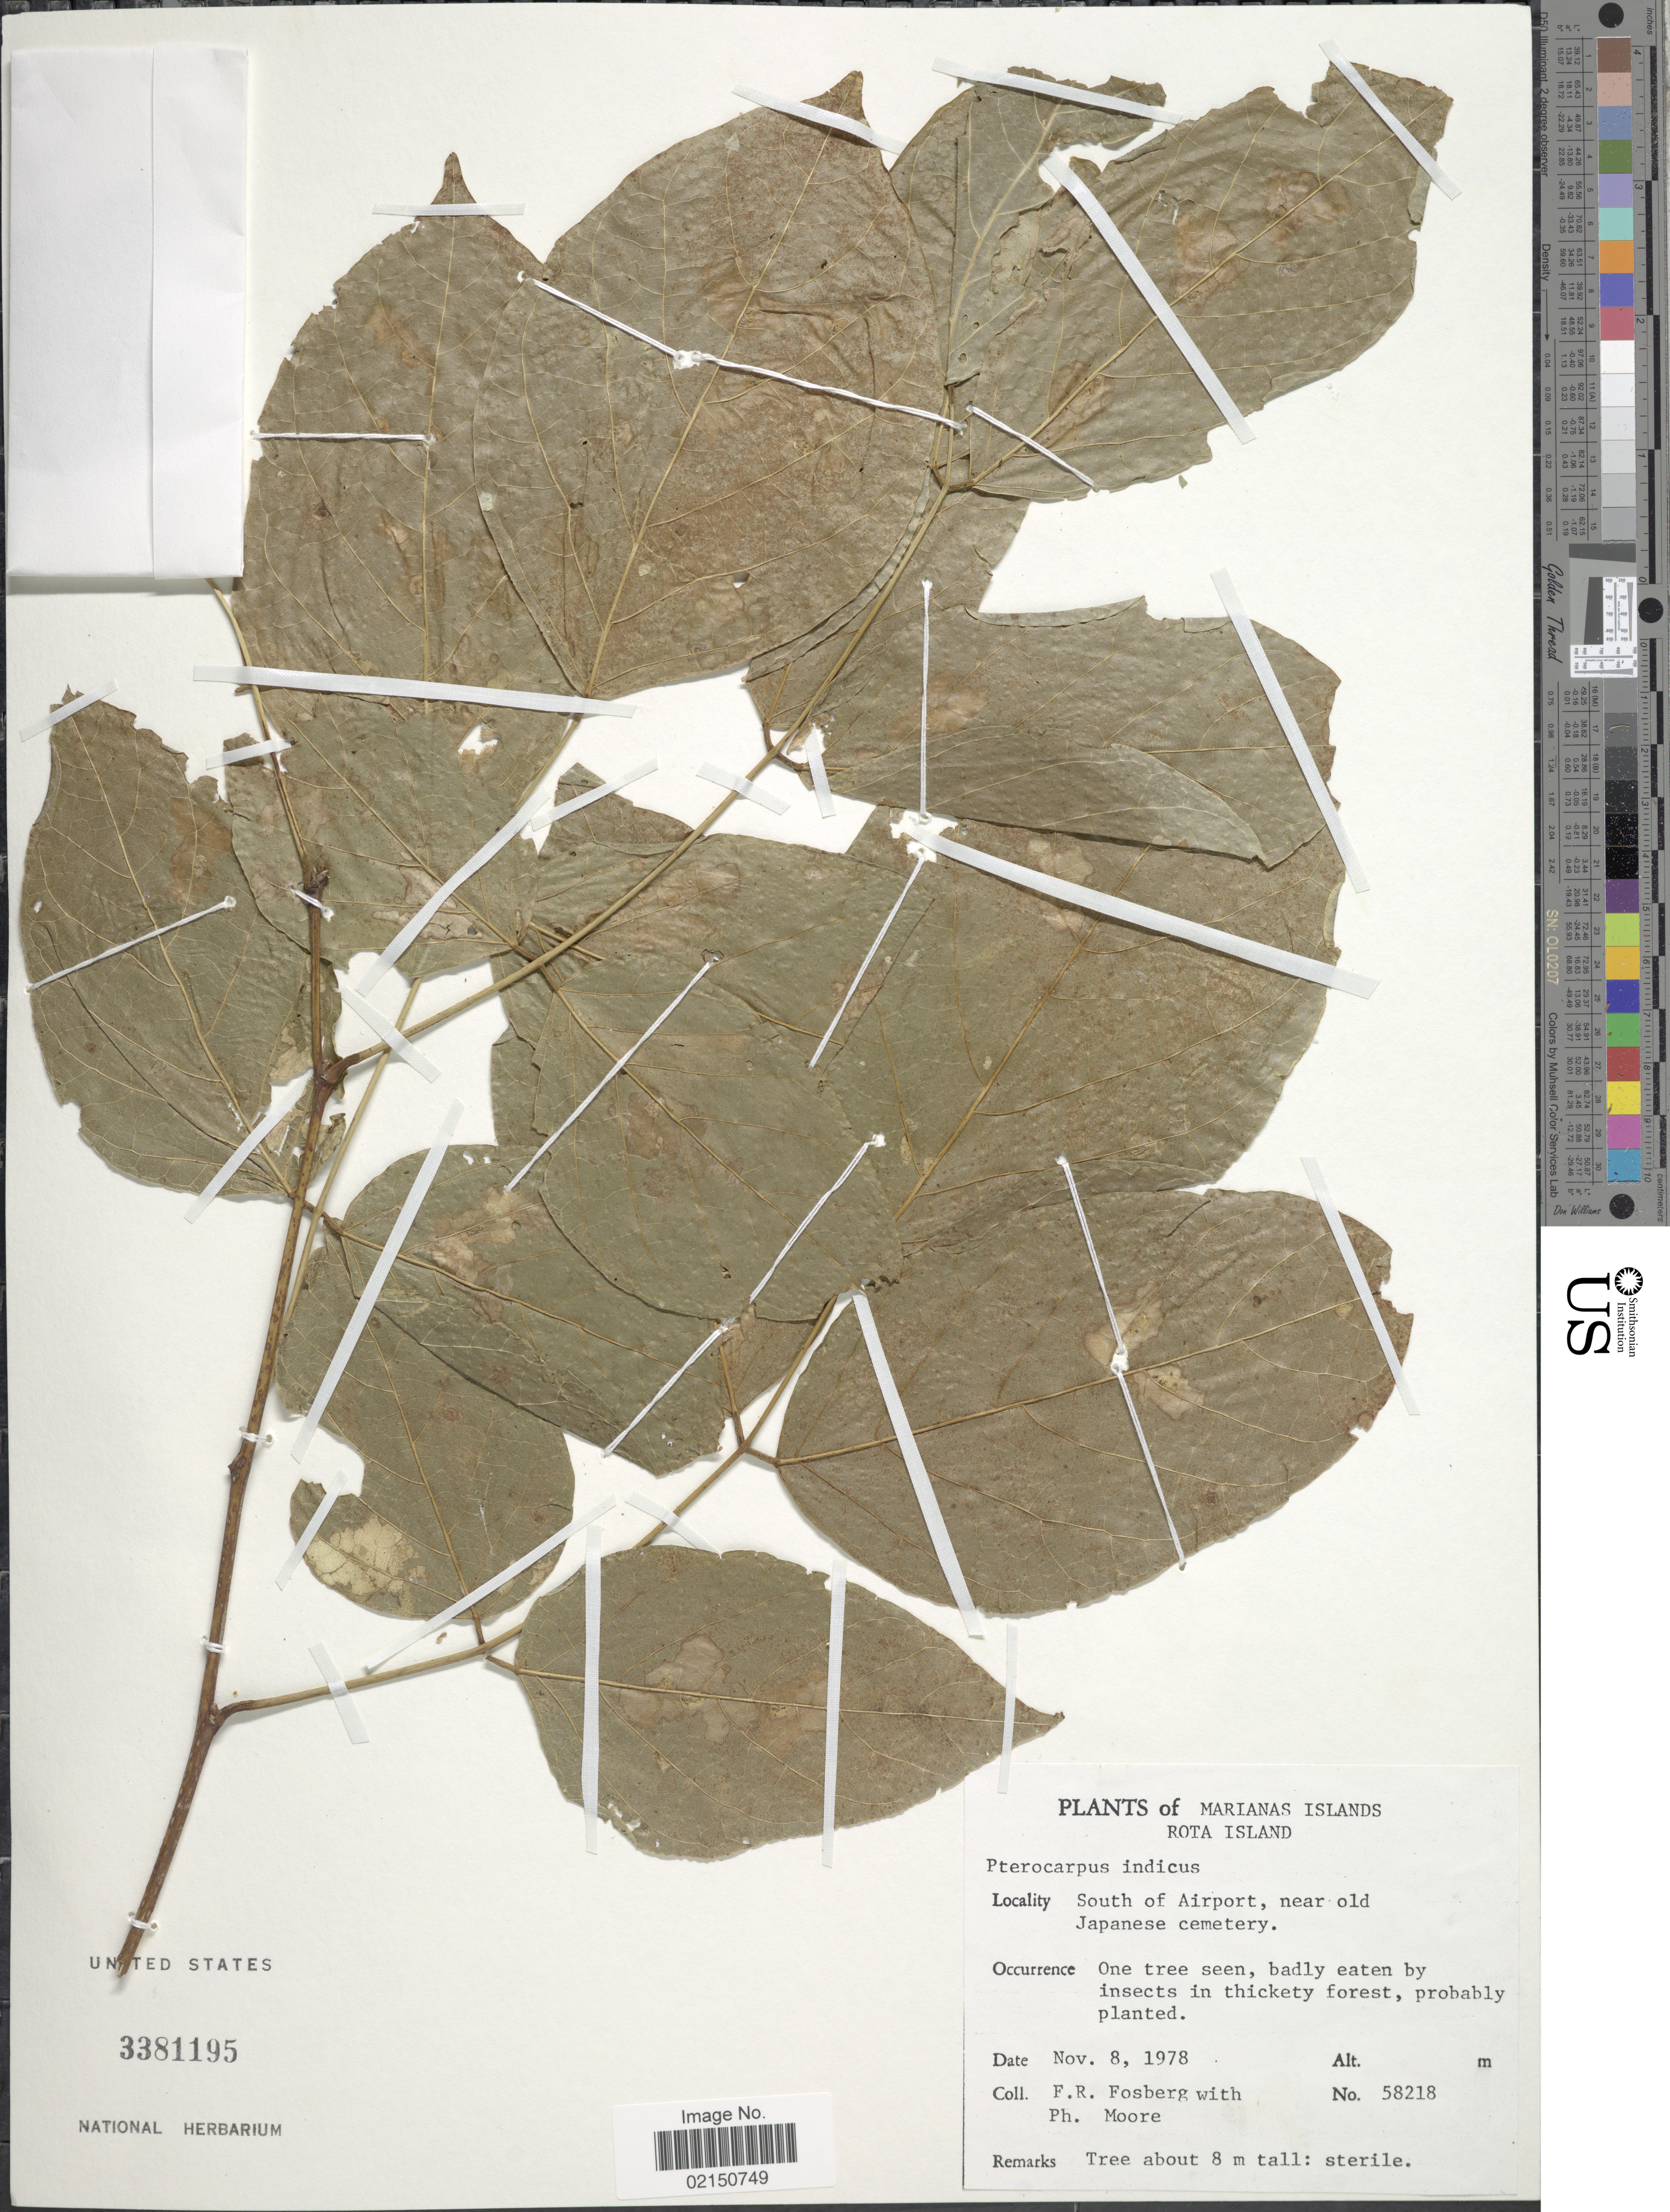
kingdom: Plantae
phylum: Tracheophyta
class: Magnoliopsida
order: Fabales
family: Fabaceae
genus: Pterocarpus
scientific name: Pterocarpus indicus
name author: Willd.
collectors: F. R. Fosberg & P. Moore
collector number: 58218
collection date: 1978-11-08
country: Northern Mariana Islands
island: Rota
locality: Marianas Islands. Rota Island. South of Airport, near old Japanese cemetery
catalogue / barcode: US 3381195